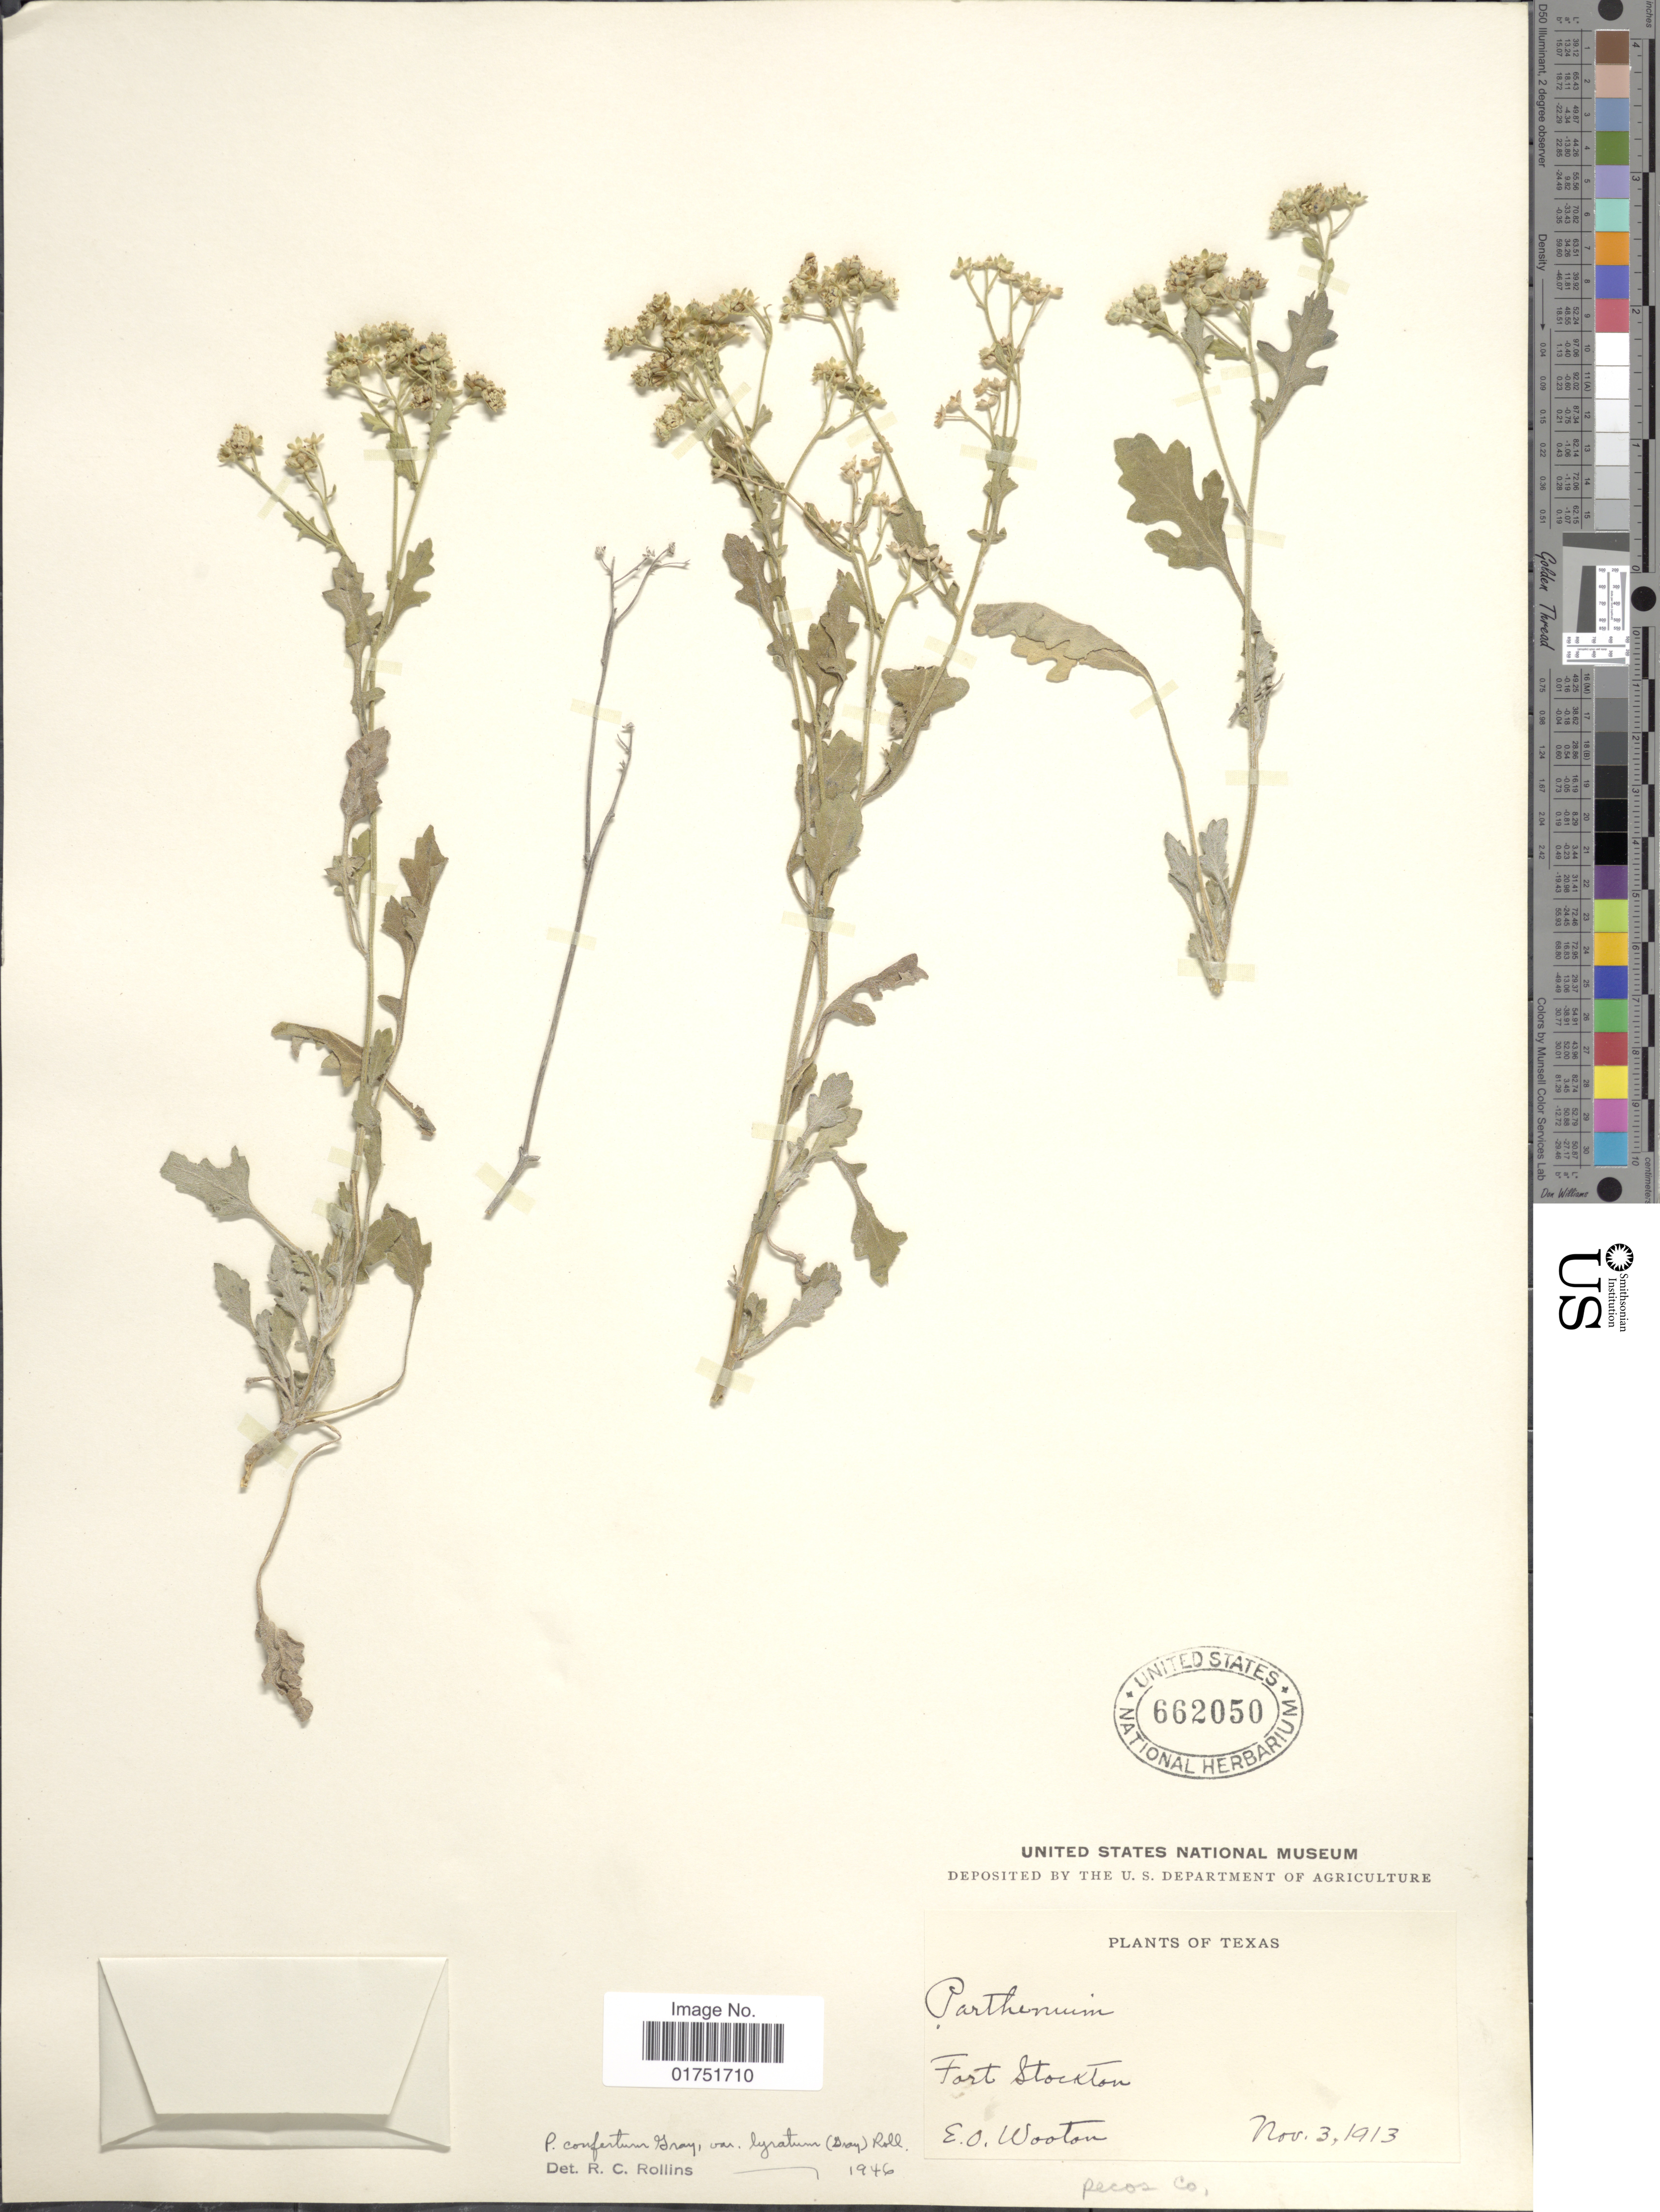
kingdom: Plantae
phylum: Tracheophyta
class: Magnoliopsida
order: Asterales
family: Asteraceae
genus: Parthenium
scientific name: Parthenium confertum var. lyratum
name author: (A. Gray) Rollins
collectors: E. O. Wooton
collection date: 1913-11-03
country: United States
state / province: Texas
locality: Fort Stockton, Pecos Co.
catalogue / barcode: US 662050